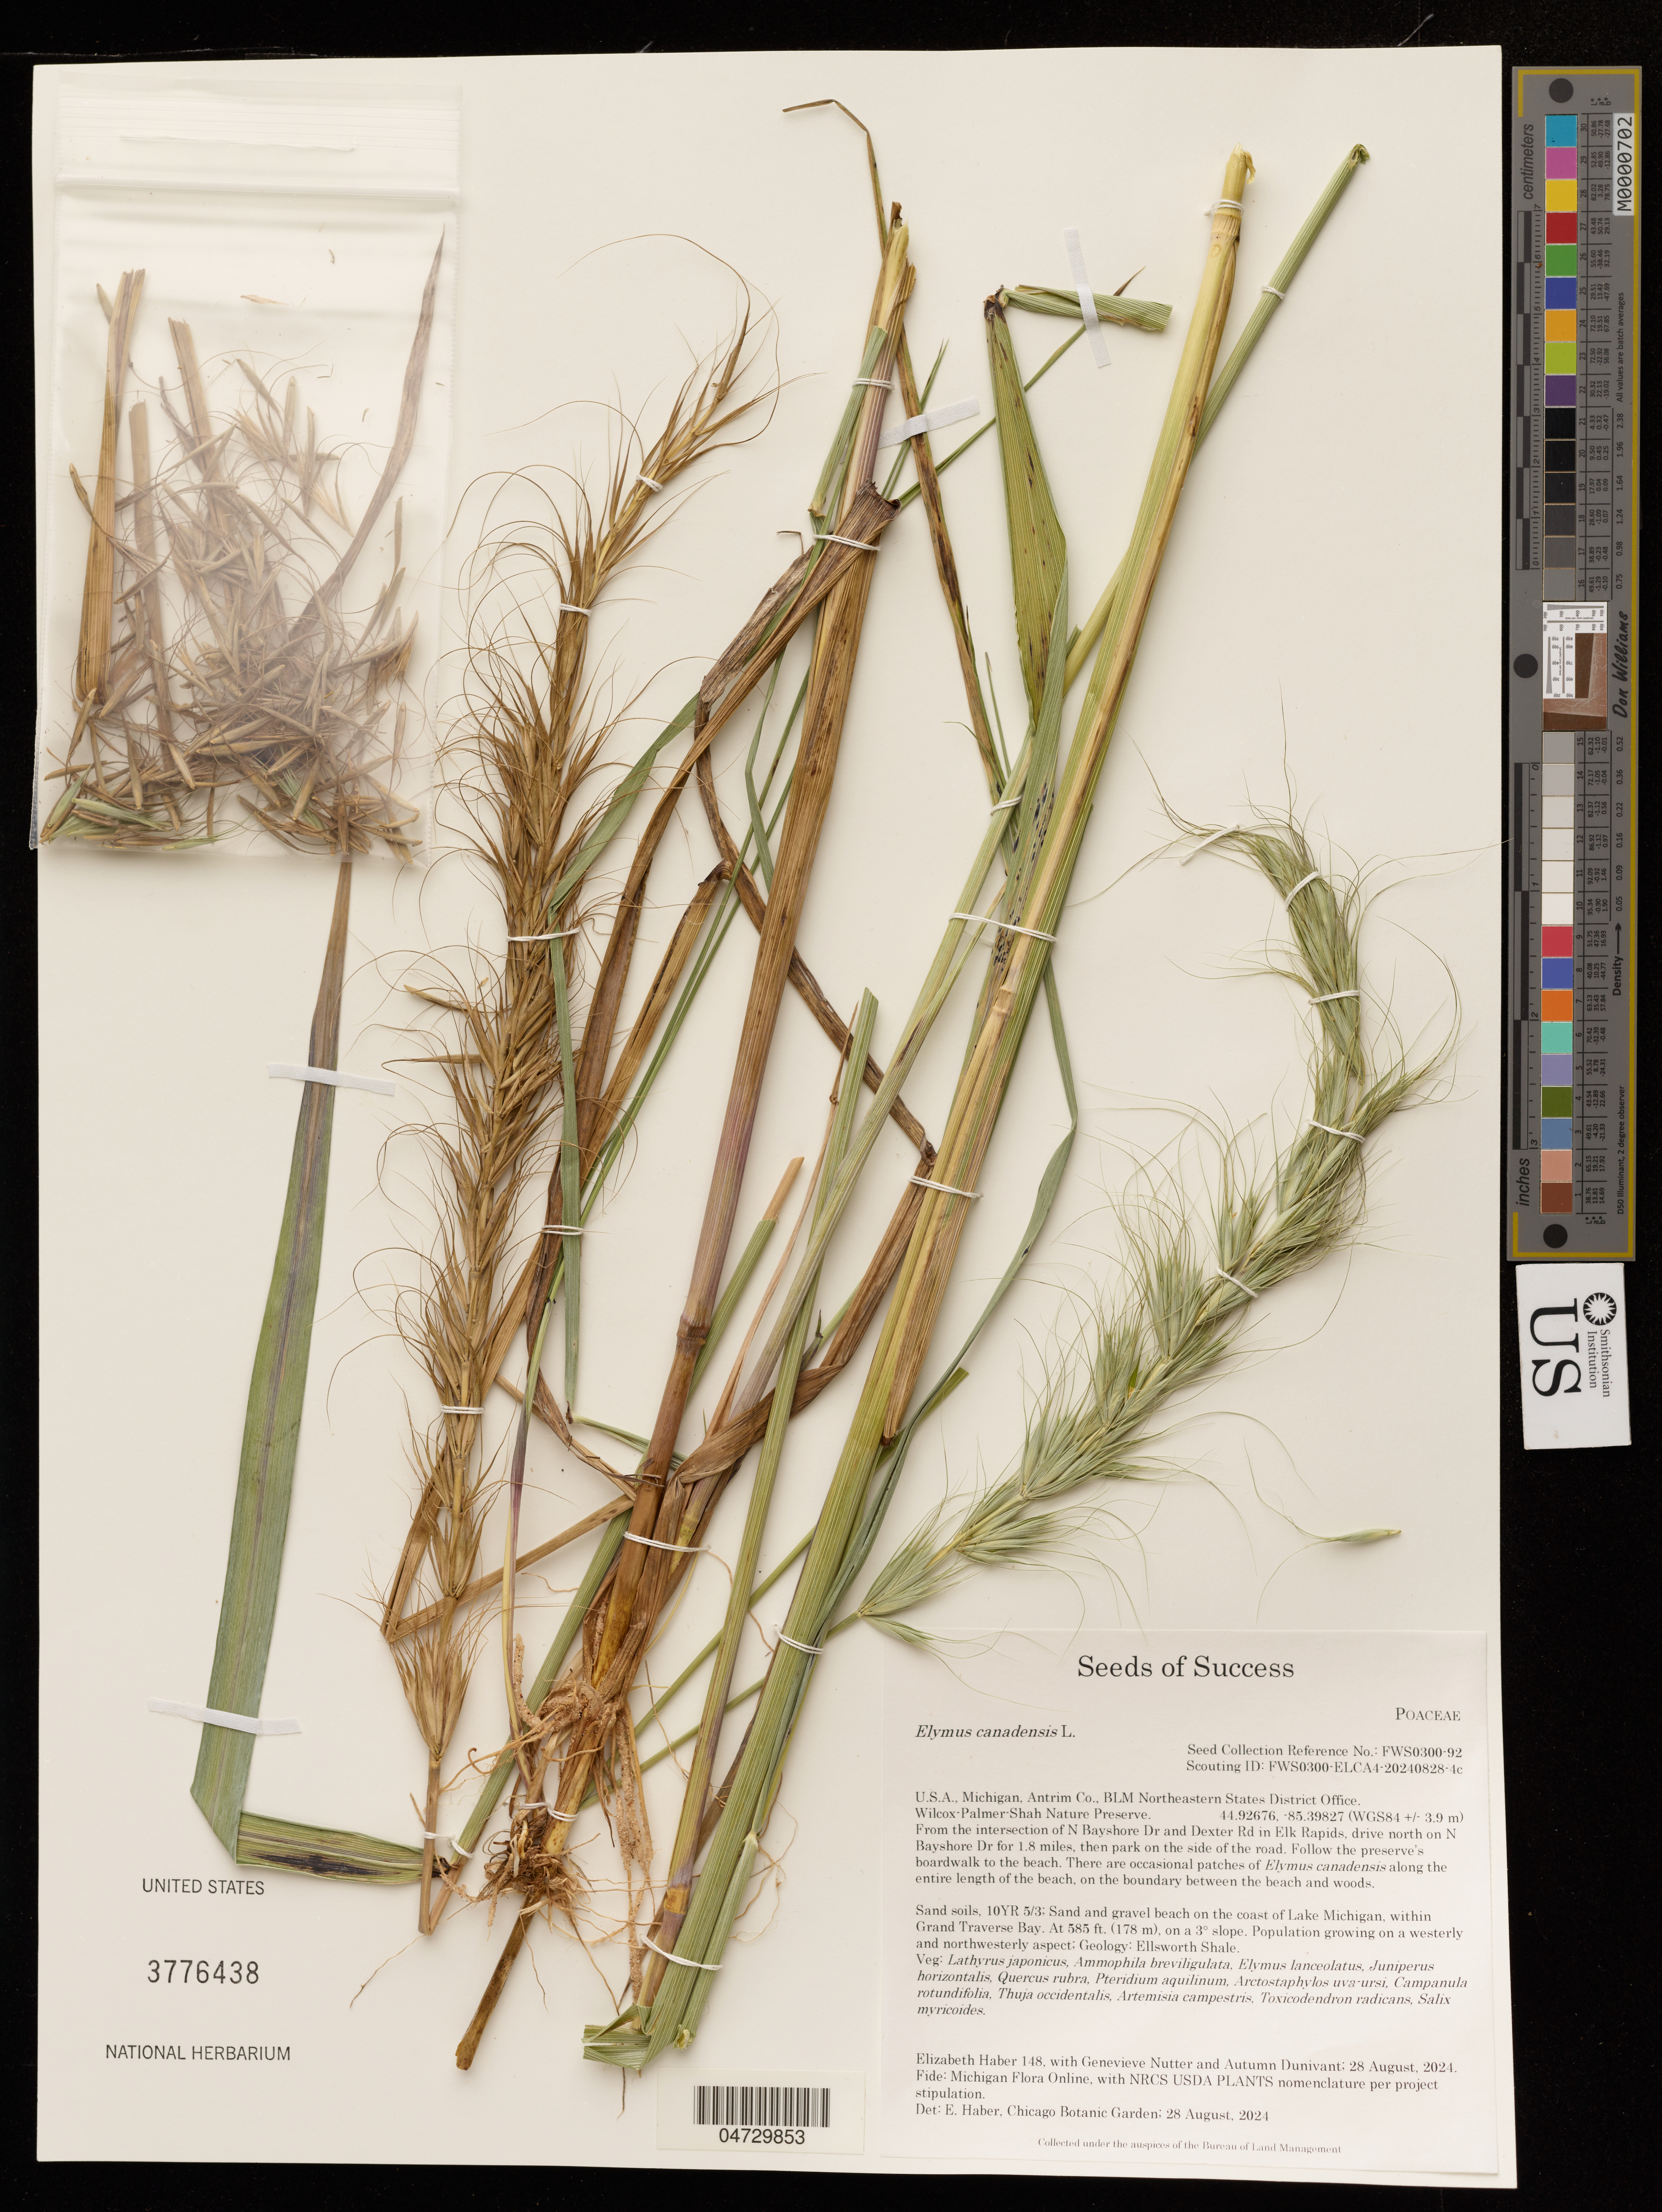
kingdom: Plantae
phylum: Tracheophyta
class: Liliopsida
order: Poales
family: Poaceae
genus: Elymus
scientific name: Elymus canadensis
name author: L.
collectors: E. Haber, G. Nutter & A. Dunivant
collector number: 148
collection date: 2024-08-28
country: United States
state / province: Michigan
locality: Antrim Co., BLM Northeastern States District Office. Wilcox.Palmer-Shah Nature Preserve. From the intersection of N Bayshore Dr and Dexter Rd in Elk Rapids, drive north on N Bayshore Dr for 1.8 miles, then park on the side of the road. Follow the preserve's boardwalk to the beach. There are occasional patches of Elymus canadensis along the entire length of the beach, on the boundary between the beach and woods.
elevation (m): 178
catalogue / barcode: US 3776438